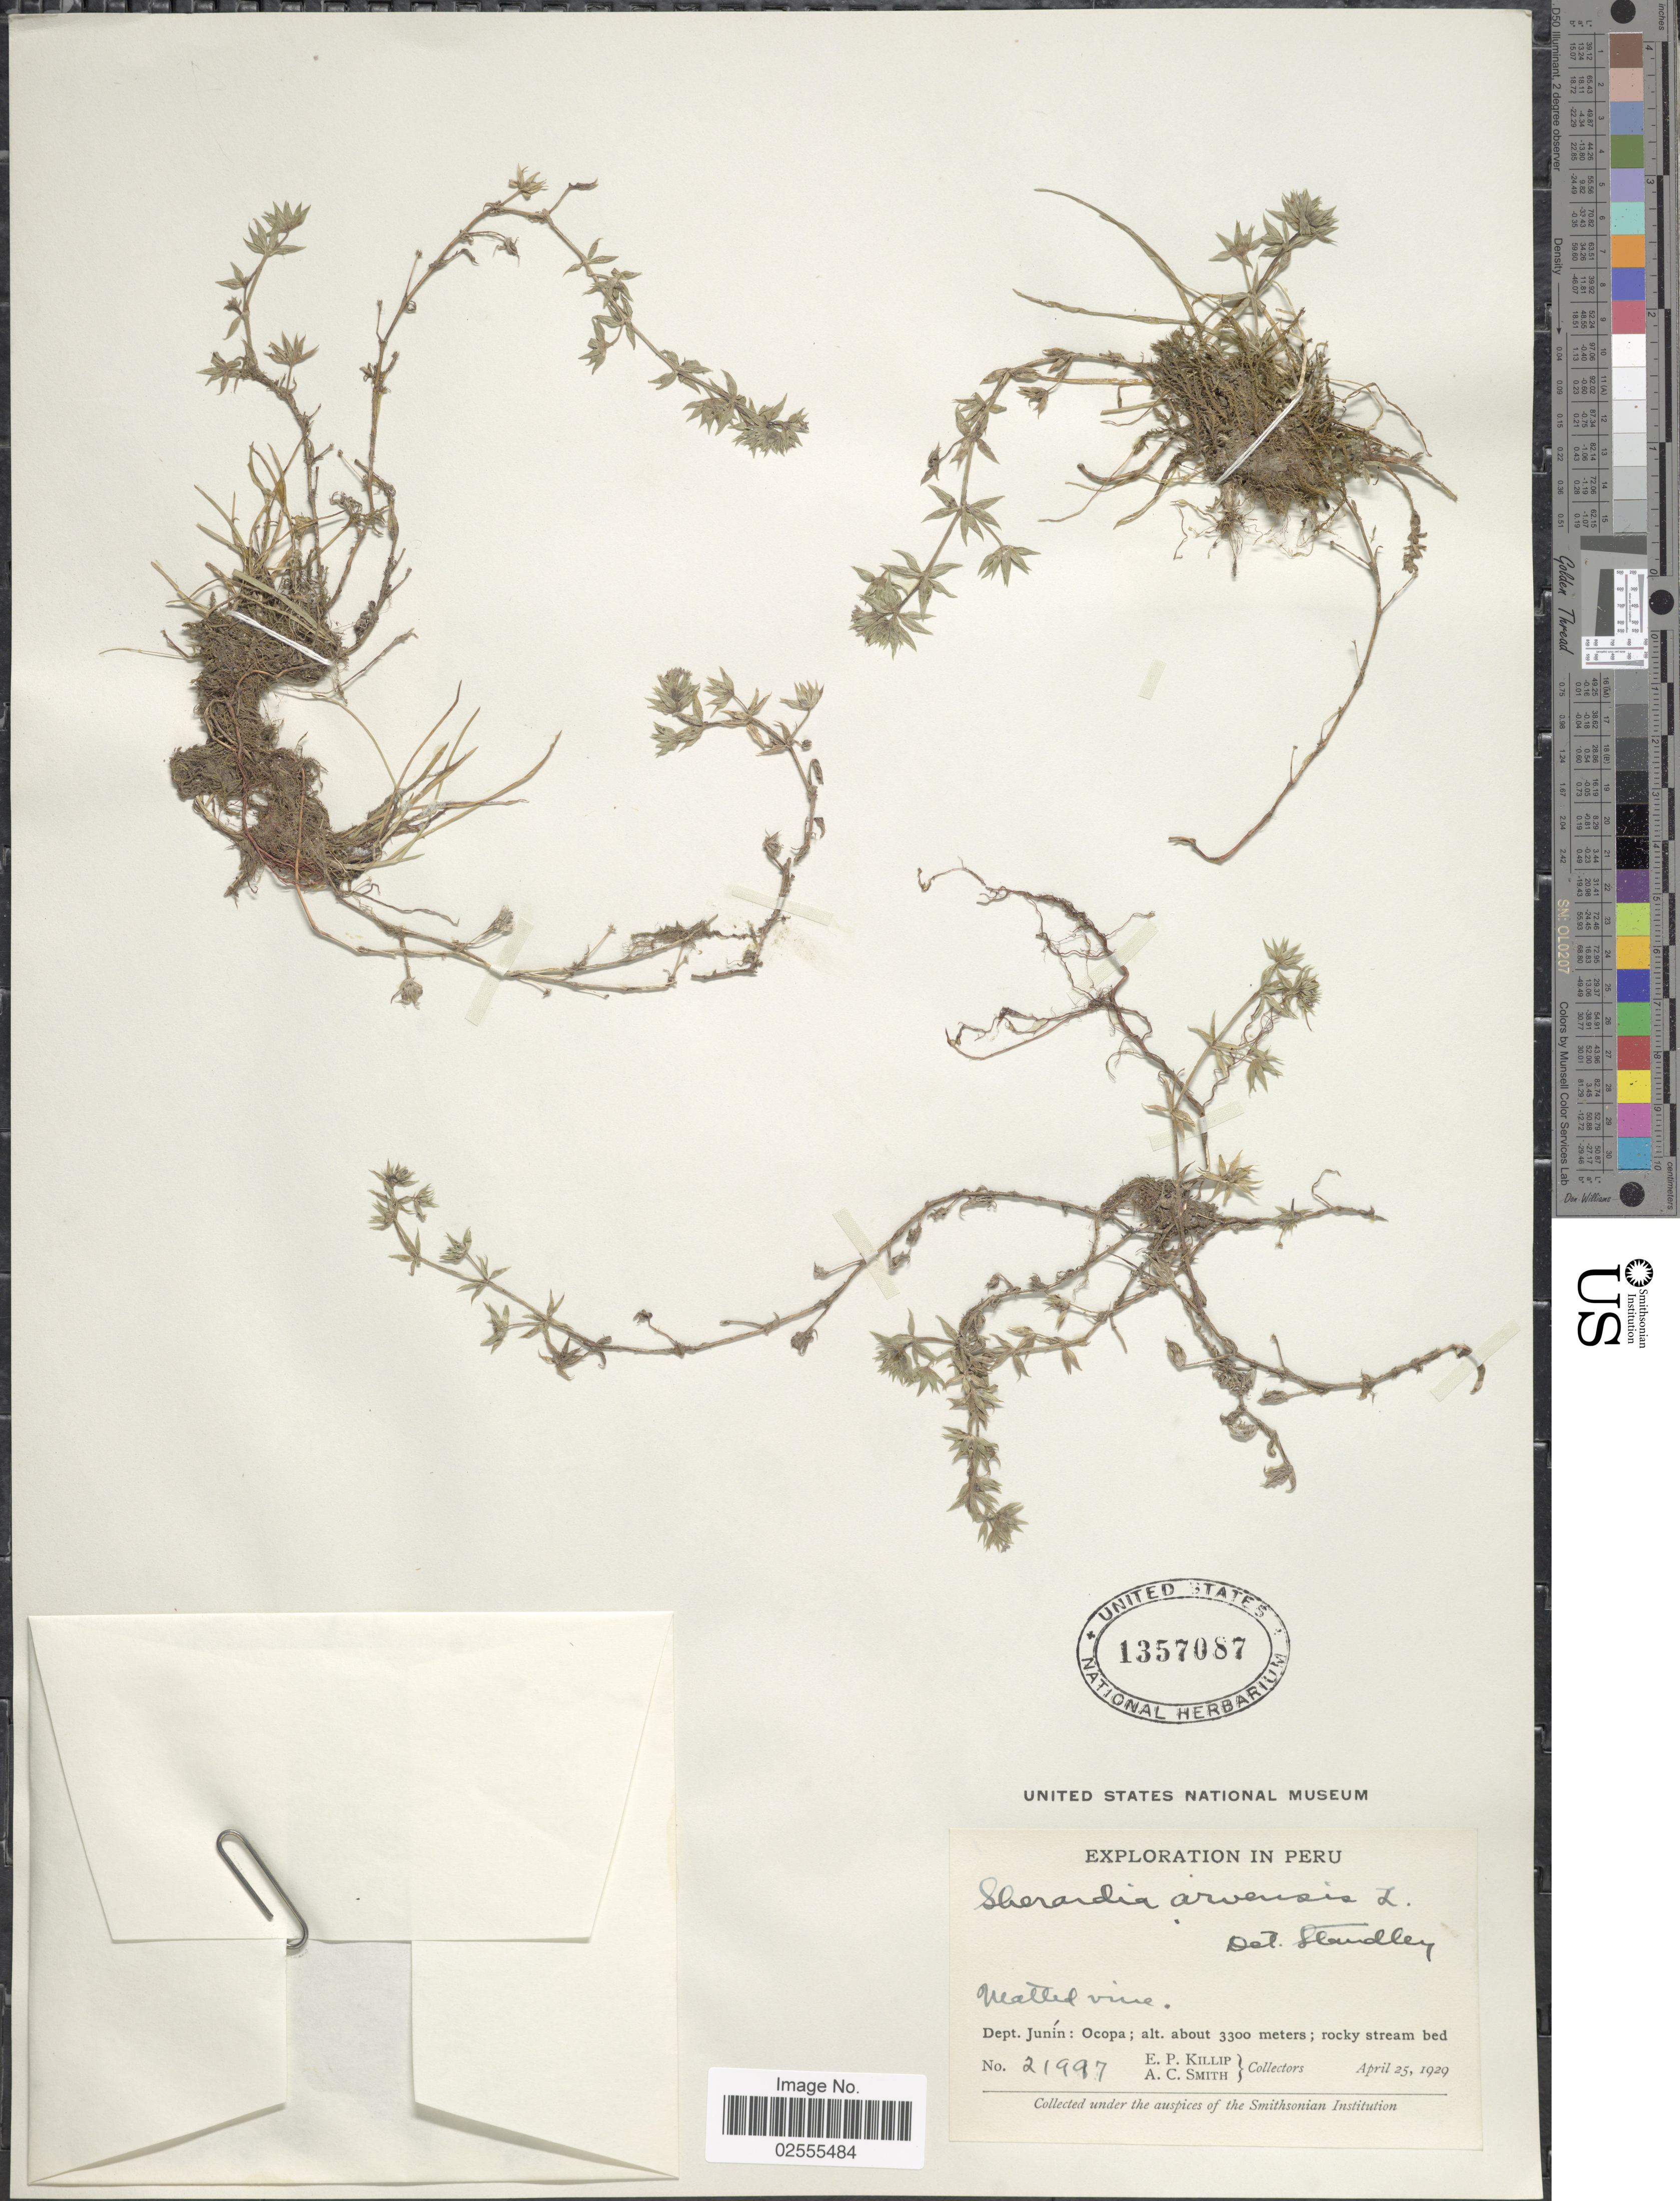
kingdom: Plantae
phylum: Tracheophyta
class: Magnoliopsida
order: Gentianales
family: Rubiaceae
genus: Sherardia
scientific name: Sherardia arvensis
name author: L.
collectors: E. P. Killip & A. C. Smith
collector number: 21997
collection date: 1929-04-25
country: Peru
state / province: Junín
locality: Ocopa, rocky stream bed.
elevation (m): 3300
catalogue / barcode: US 1357087